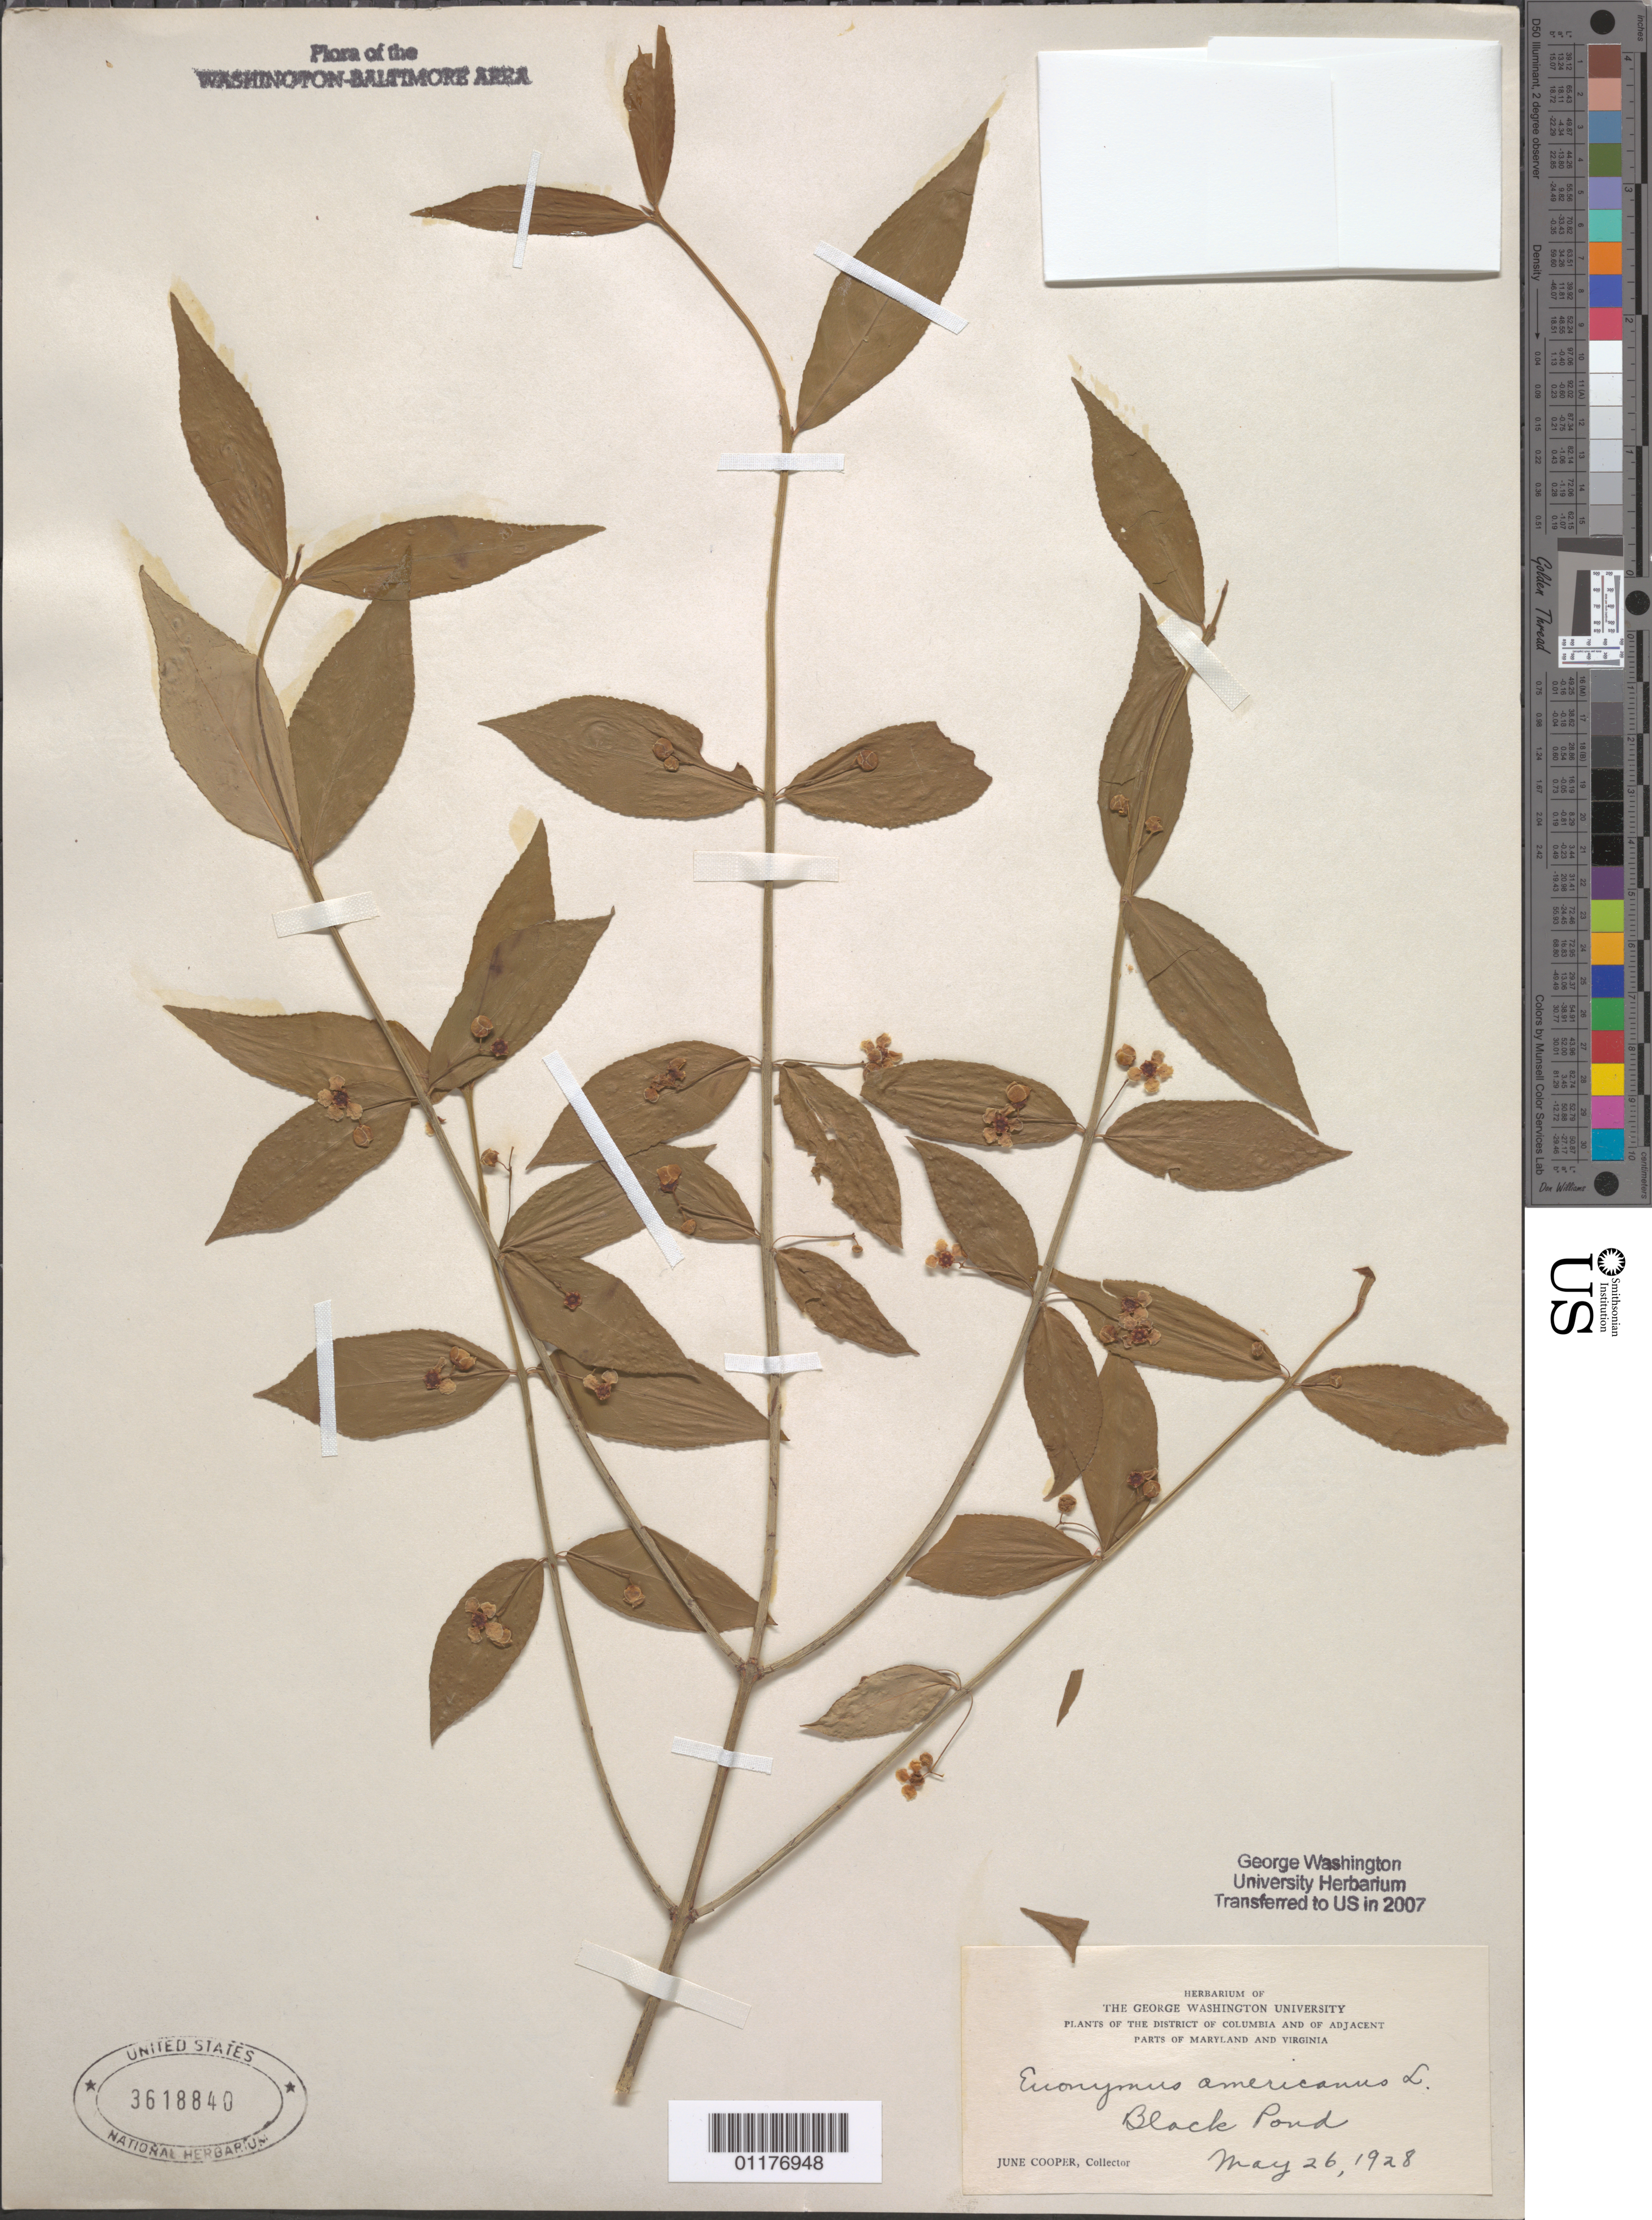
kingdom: Plantae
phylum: Tracheophyta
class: Magnoliopsida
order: Celastrales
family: Celastraceae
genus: Euonymus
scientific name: Euonymus americanus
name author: L.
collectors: J. Cooper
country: United States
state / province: Virginia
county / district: Fairfax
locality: Black Pond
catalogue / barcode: US 3618840